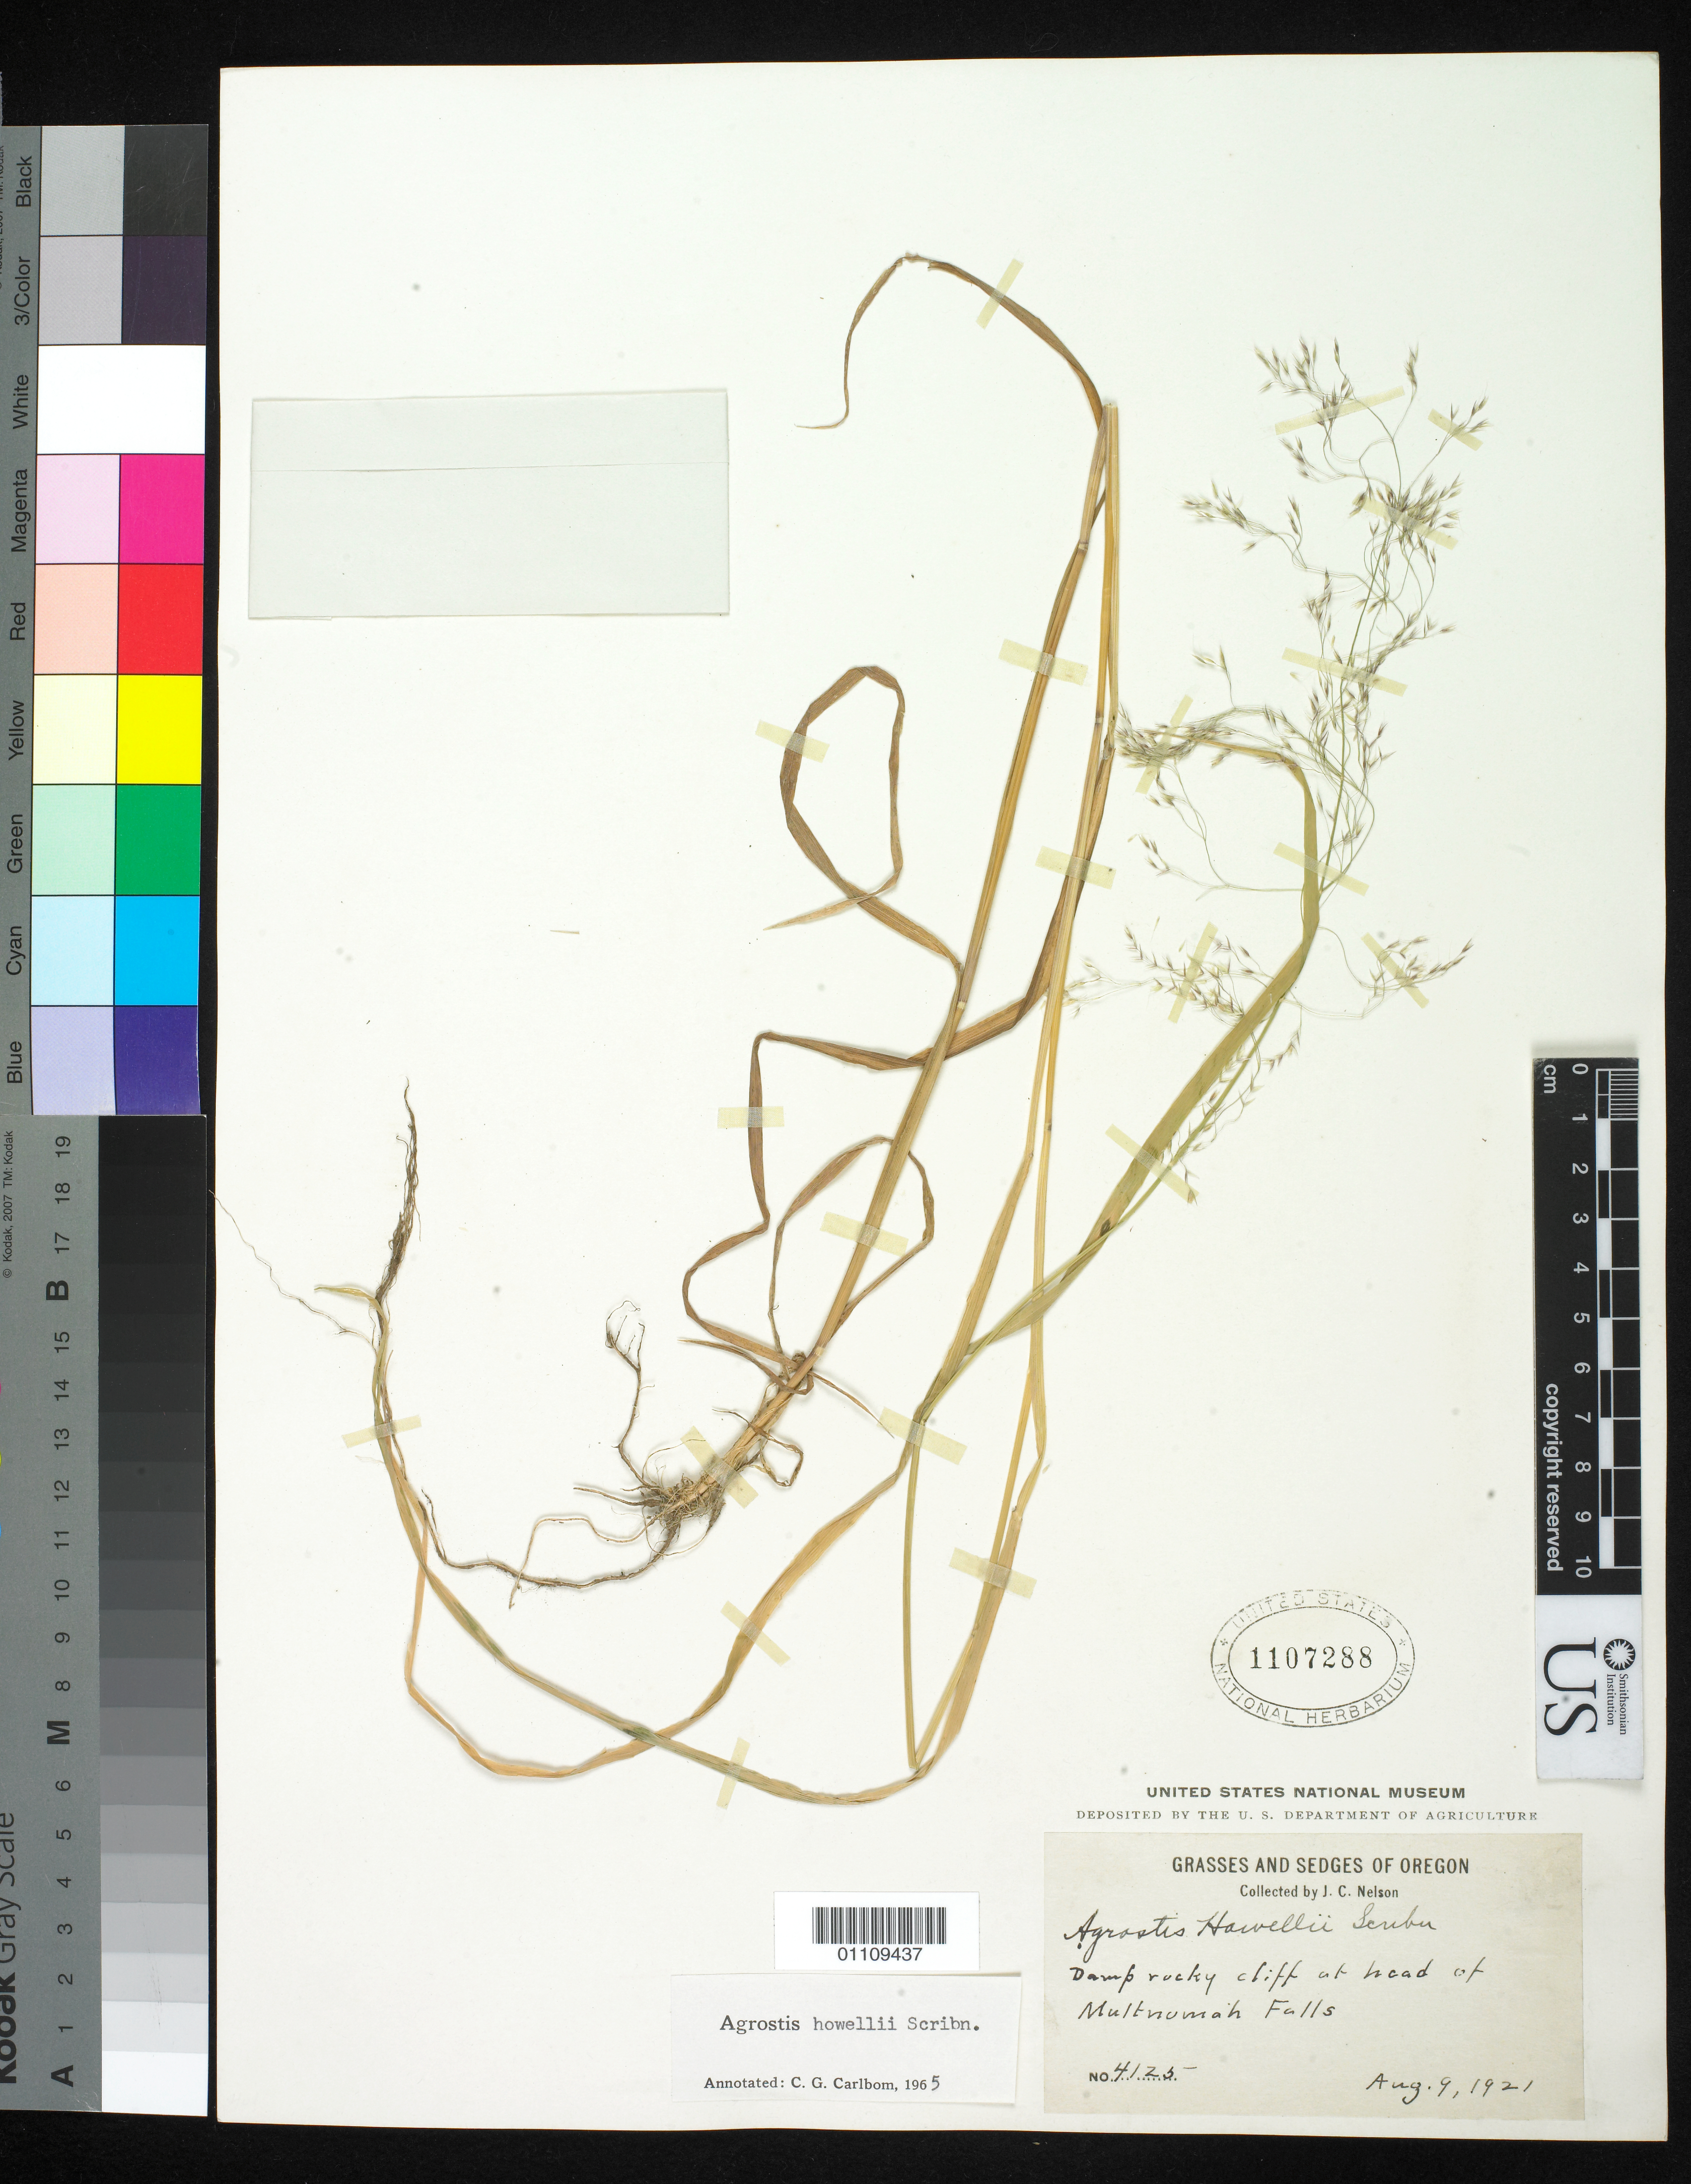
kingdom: Plantae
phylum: Tracheophyta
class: Liliopsida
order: Poales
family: Poaceae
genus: Agrostis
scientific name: Agrostis howellii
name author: Scribn.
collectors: J. C. Nelson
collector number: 4125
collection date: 1921-08-09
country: United States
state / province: Oregon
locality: Multnomah Falls.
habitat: Damp rocky cliff.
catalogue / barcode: US 1107288